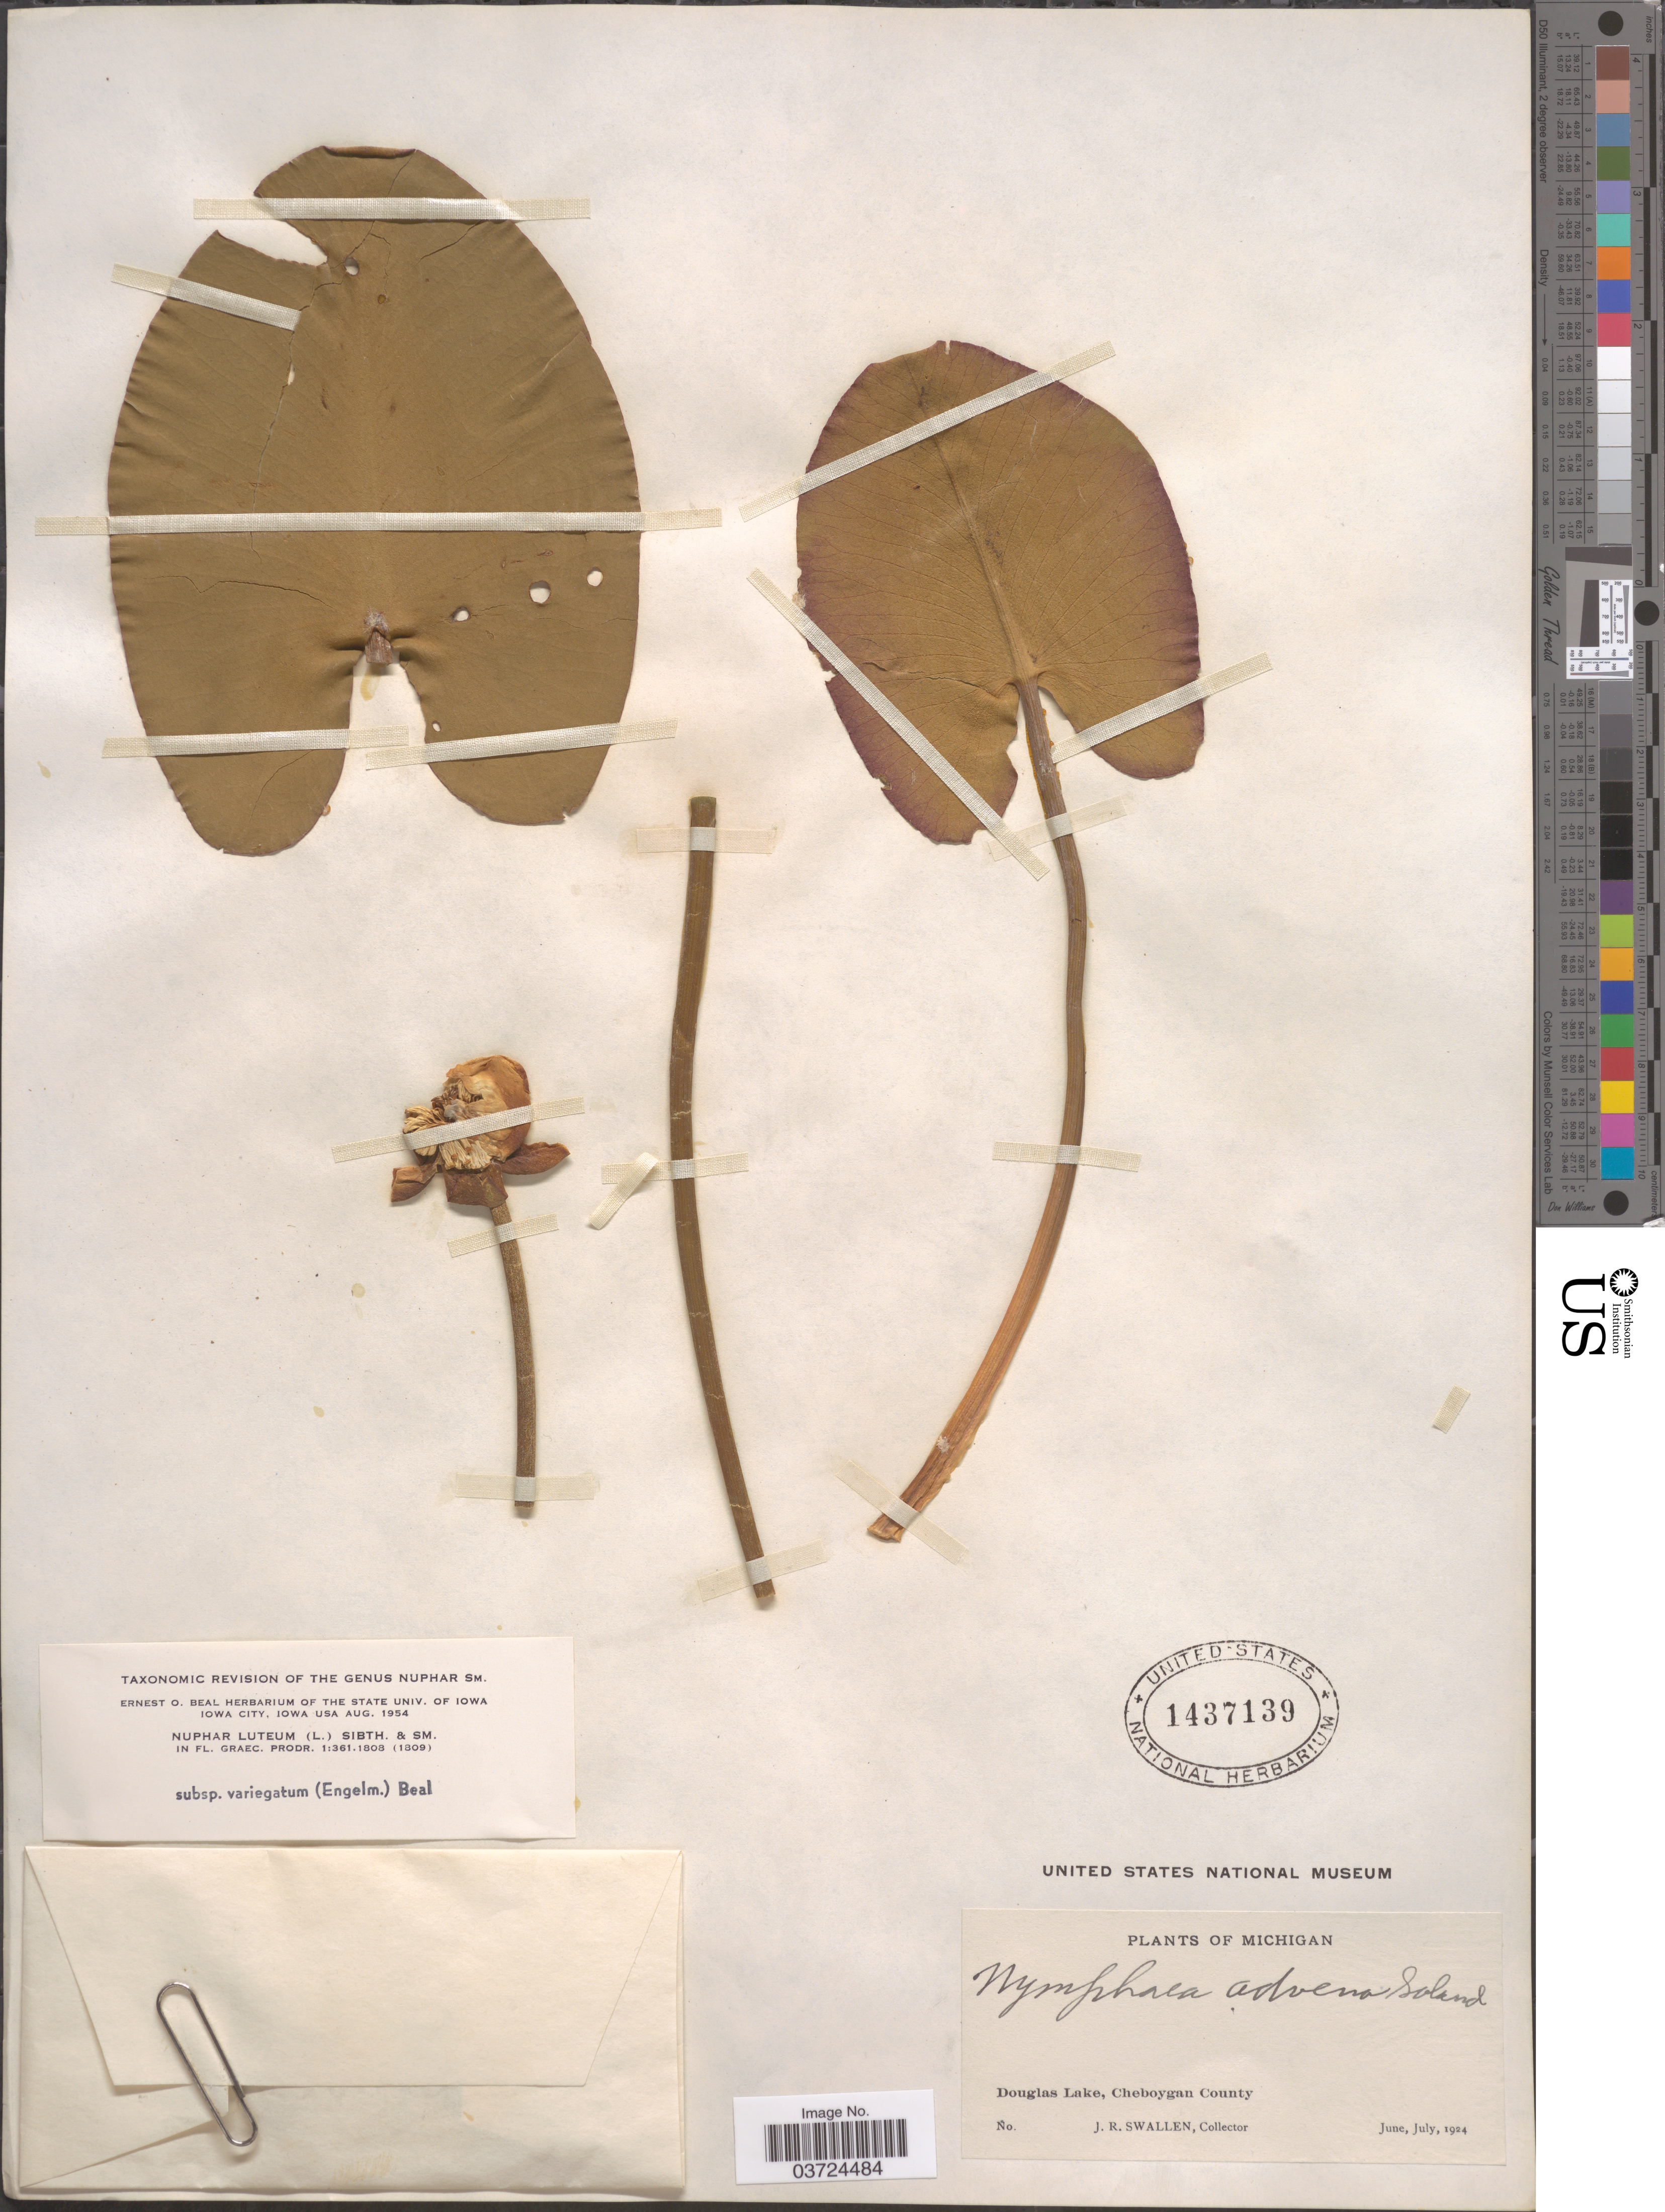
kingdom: Plantae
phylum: Tracheophyta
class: Magnoliopsida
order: Nymphaeales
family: Nymphaeaceae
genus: Nuphar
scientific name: Nuphar lutea subsp. variegata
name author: (Engelm. ex Durand) E.O. Beal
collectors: J. R. Swallen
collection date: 1924-06/1924-07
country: United States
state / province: Michigan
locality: Douglas Lake, Cheboygan County.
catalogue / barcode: US 1437139